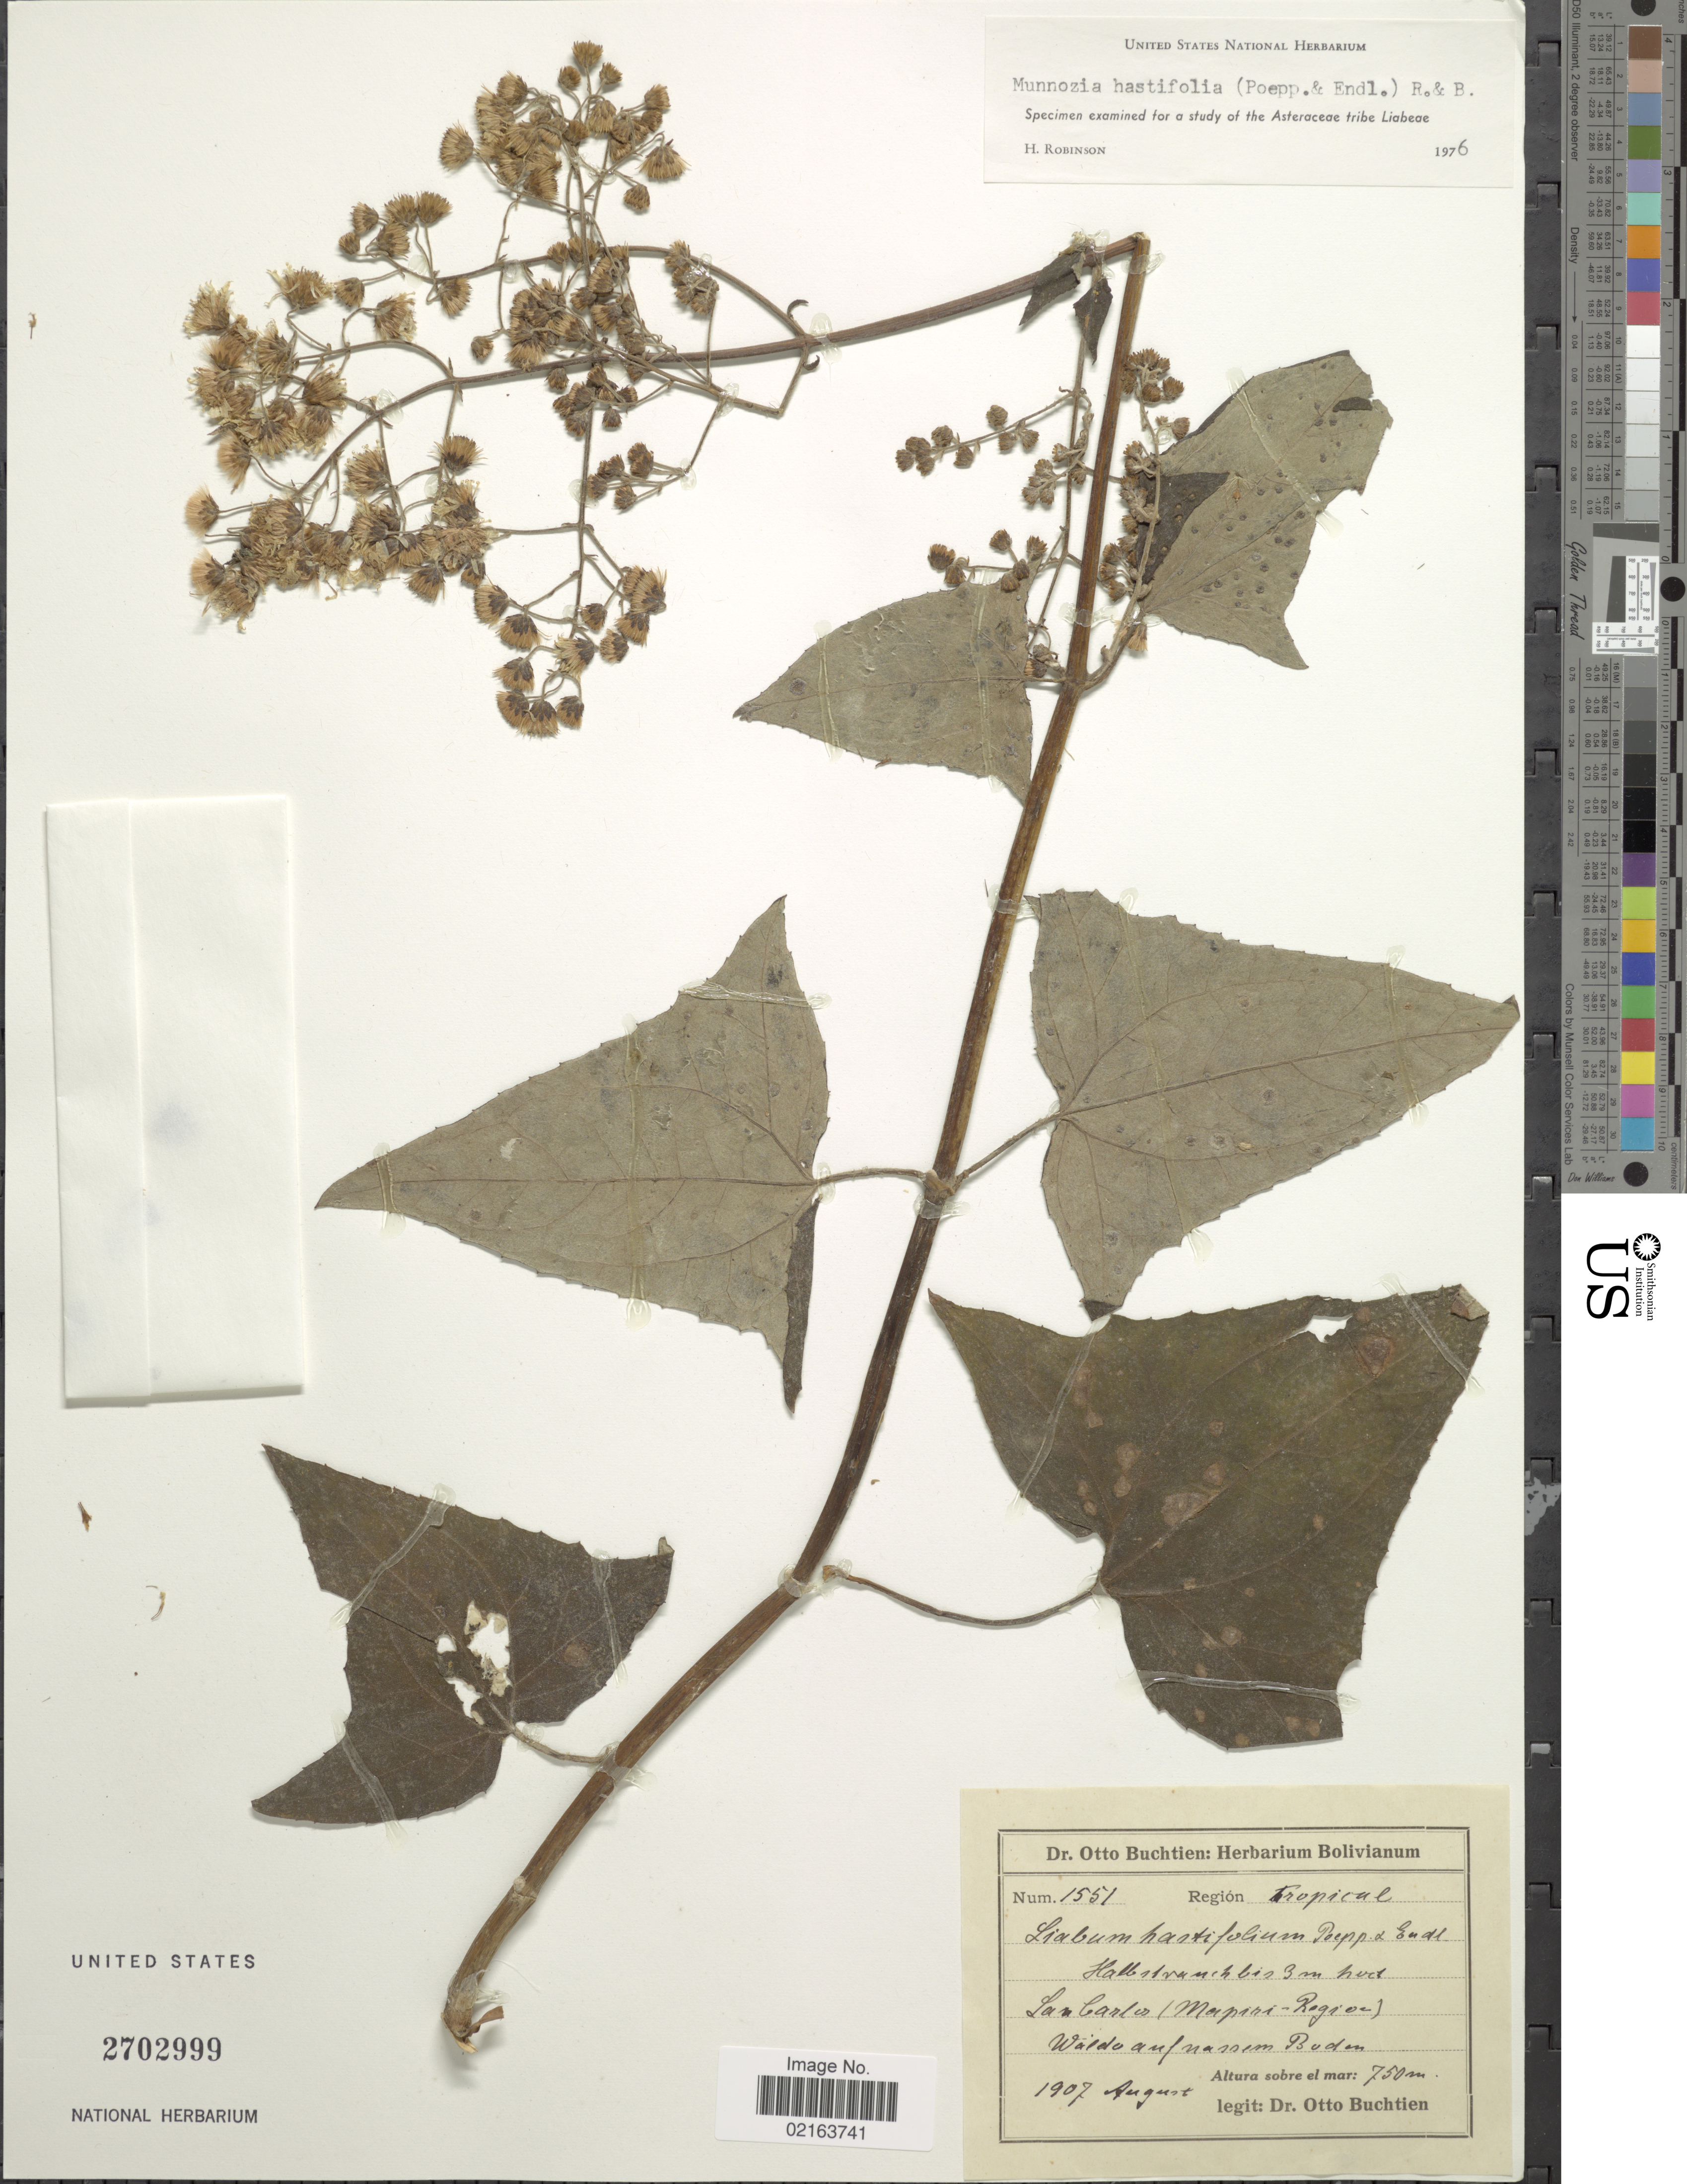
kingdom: Plantae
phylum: Tracheophyta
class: Magnoliopsida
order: Asterales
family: Asteraceae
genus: Munnozia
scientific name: Munnozia hastifolia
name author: (Poepp.) H. Rob. & Brettell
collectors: O. Buchtien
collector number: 1551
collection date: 1907-08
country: Bolivia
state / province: La Paz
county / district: Mapiri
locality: San Carlos (Mapiri-Region) Walde auf nassem Boden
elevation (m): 750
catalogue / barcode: US 2702999